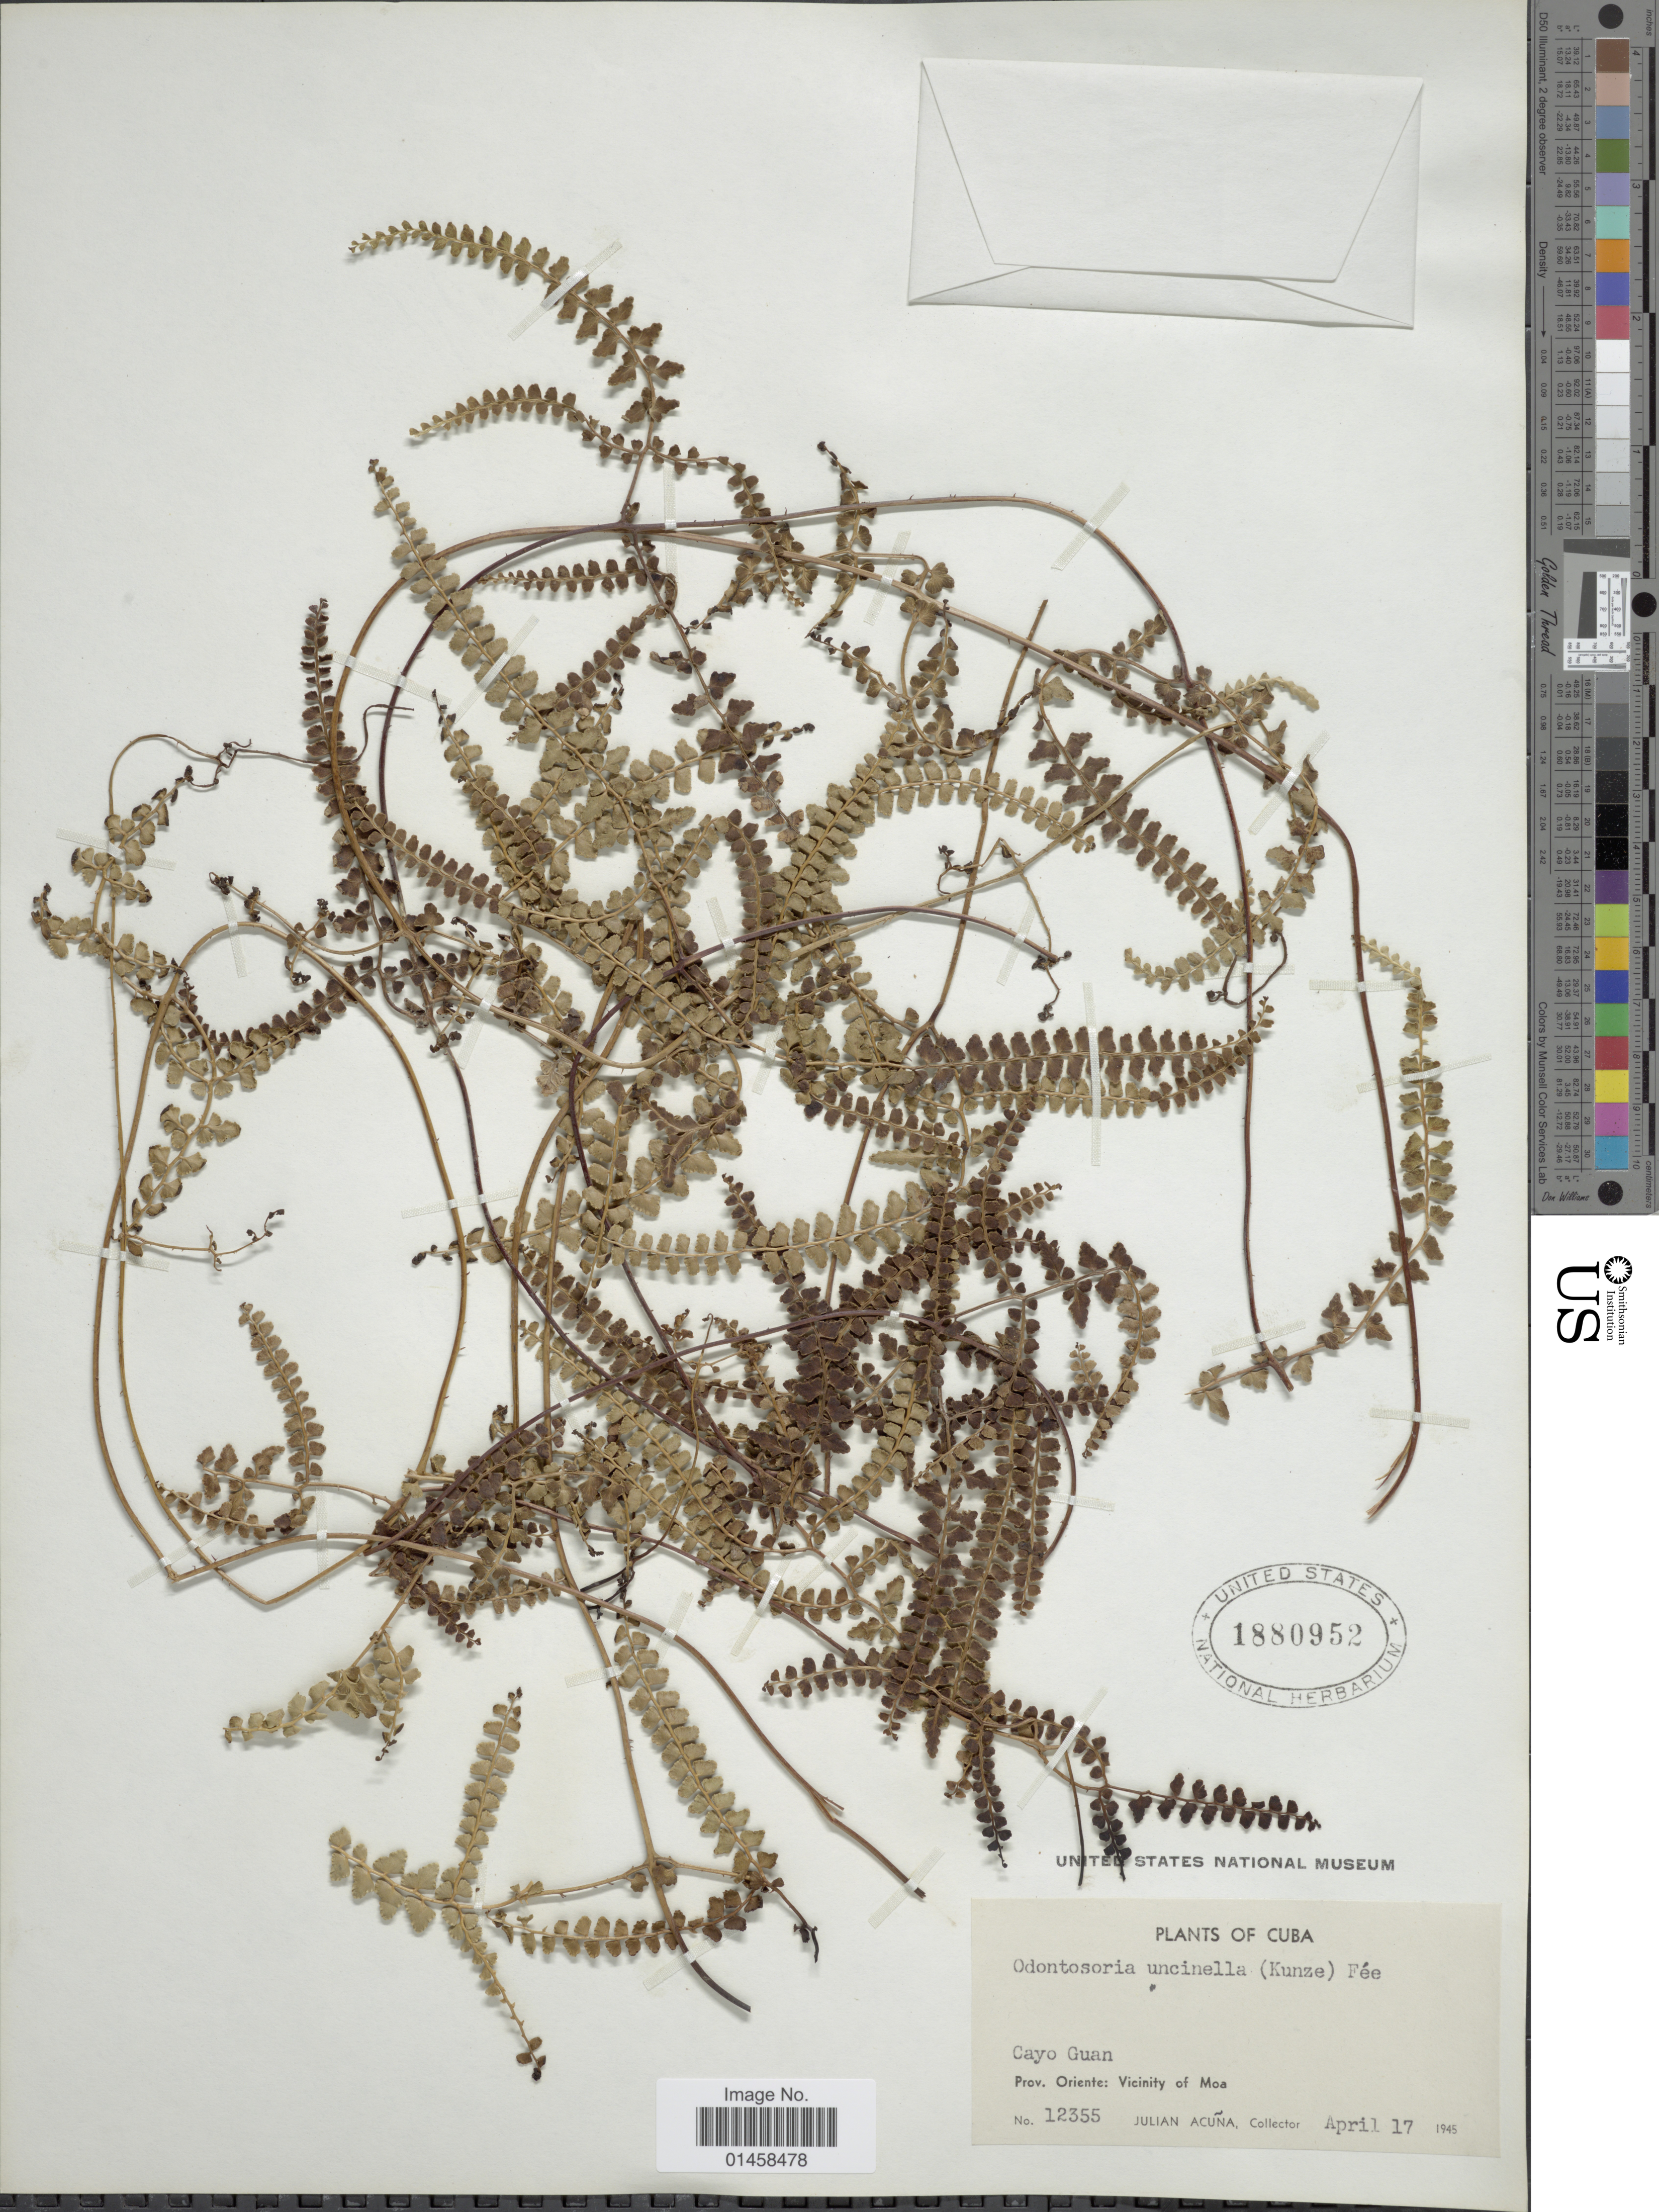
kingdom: Plantae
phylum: Tracheophyta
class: Polypodiopsida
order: Polypodiales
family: Lindsaeaceae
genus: Odontosoria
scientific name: Odontosoria scandens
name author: (Desv.) C. Chr.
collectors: J. B. Acuña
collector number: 12355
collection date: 1945-04-17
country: Cuba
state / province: Oriente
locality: Cayo Guan, Prov. Oriente; Vicinity of Moa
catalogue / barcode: US 1880952